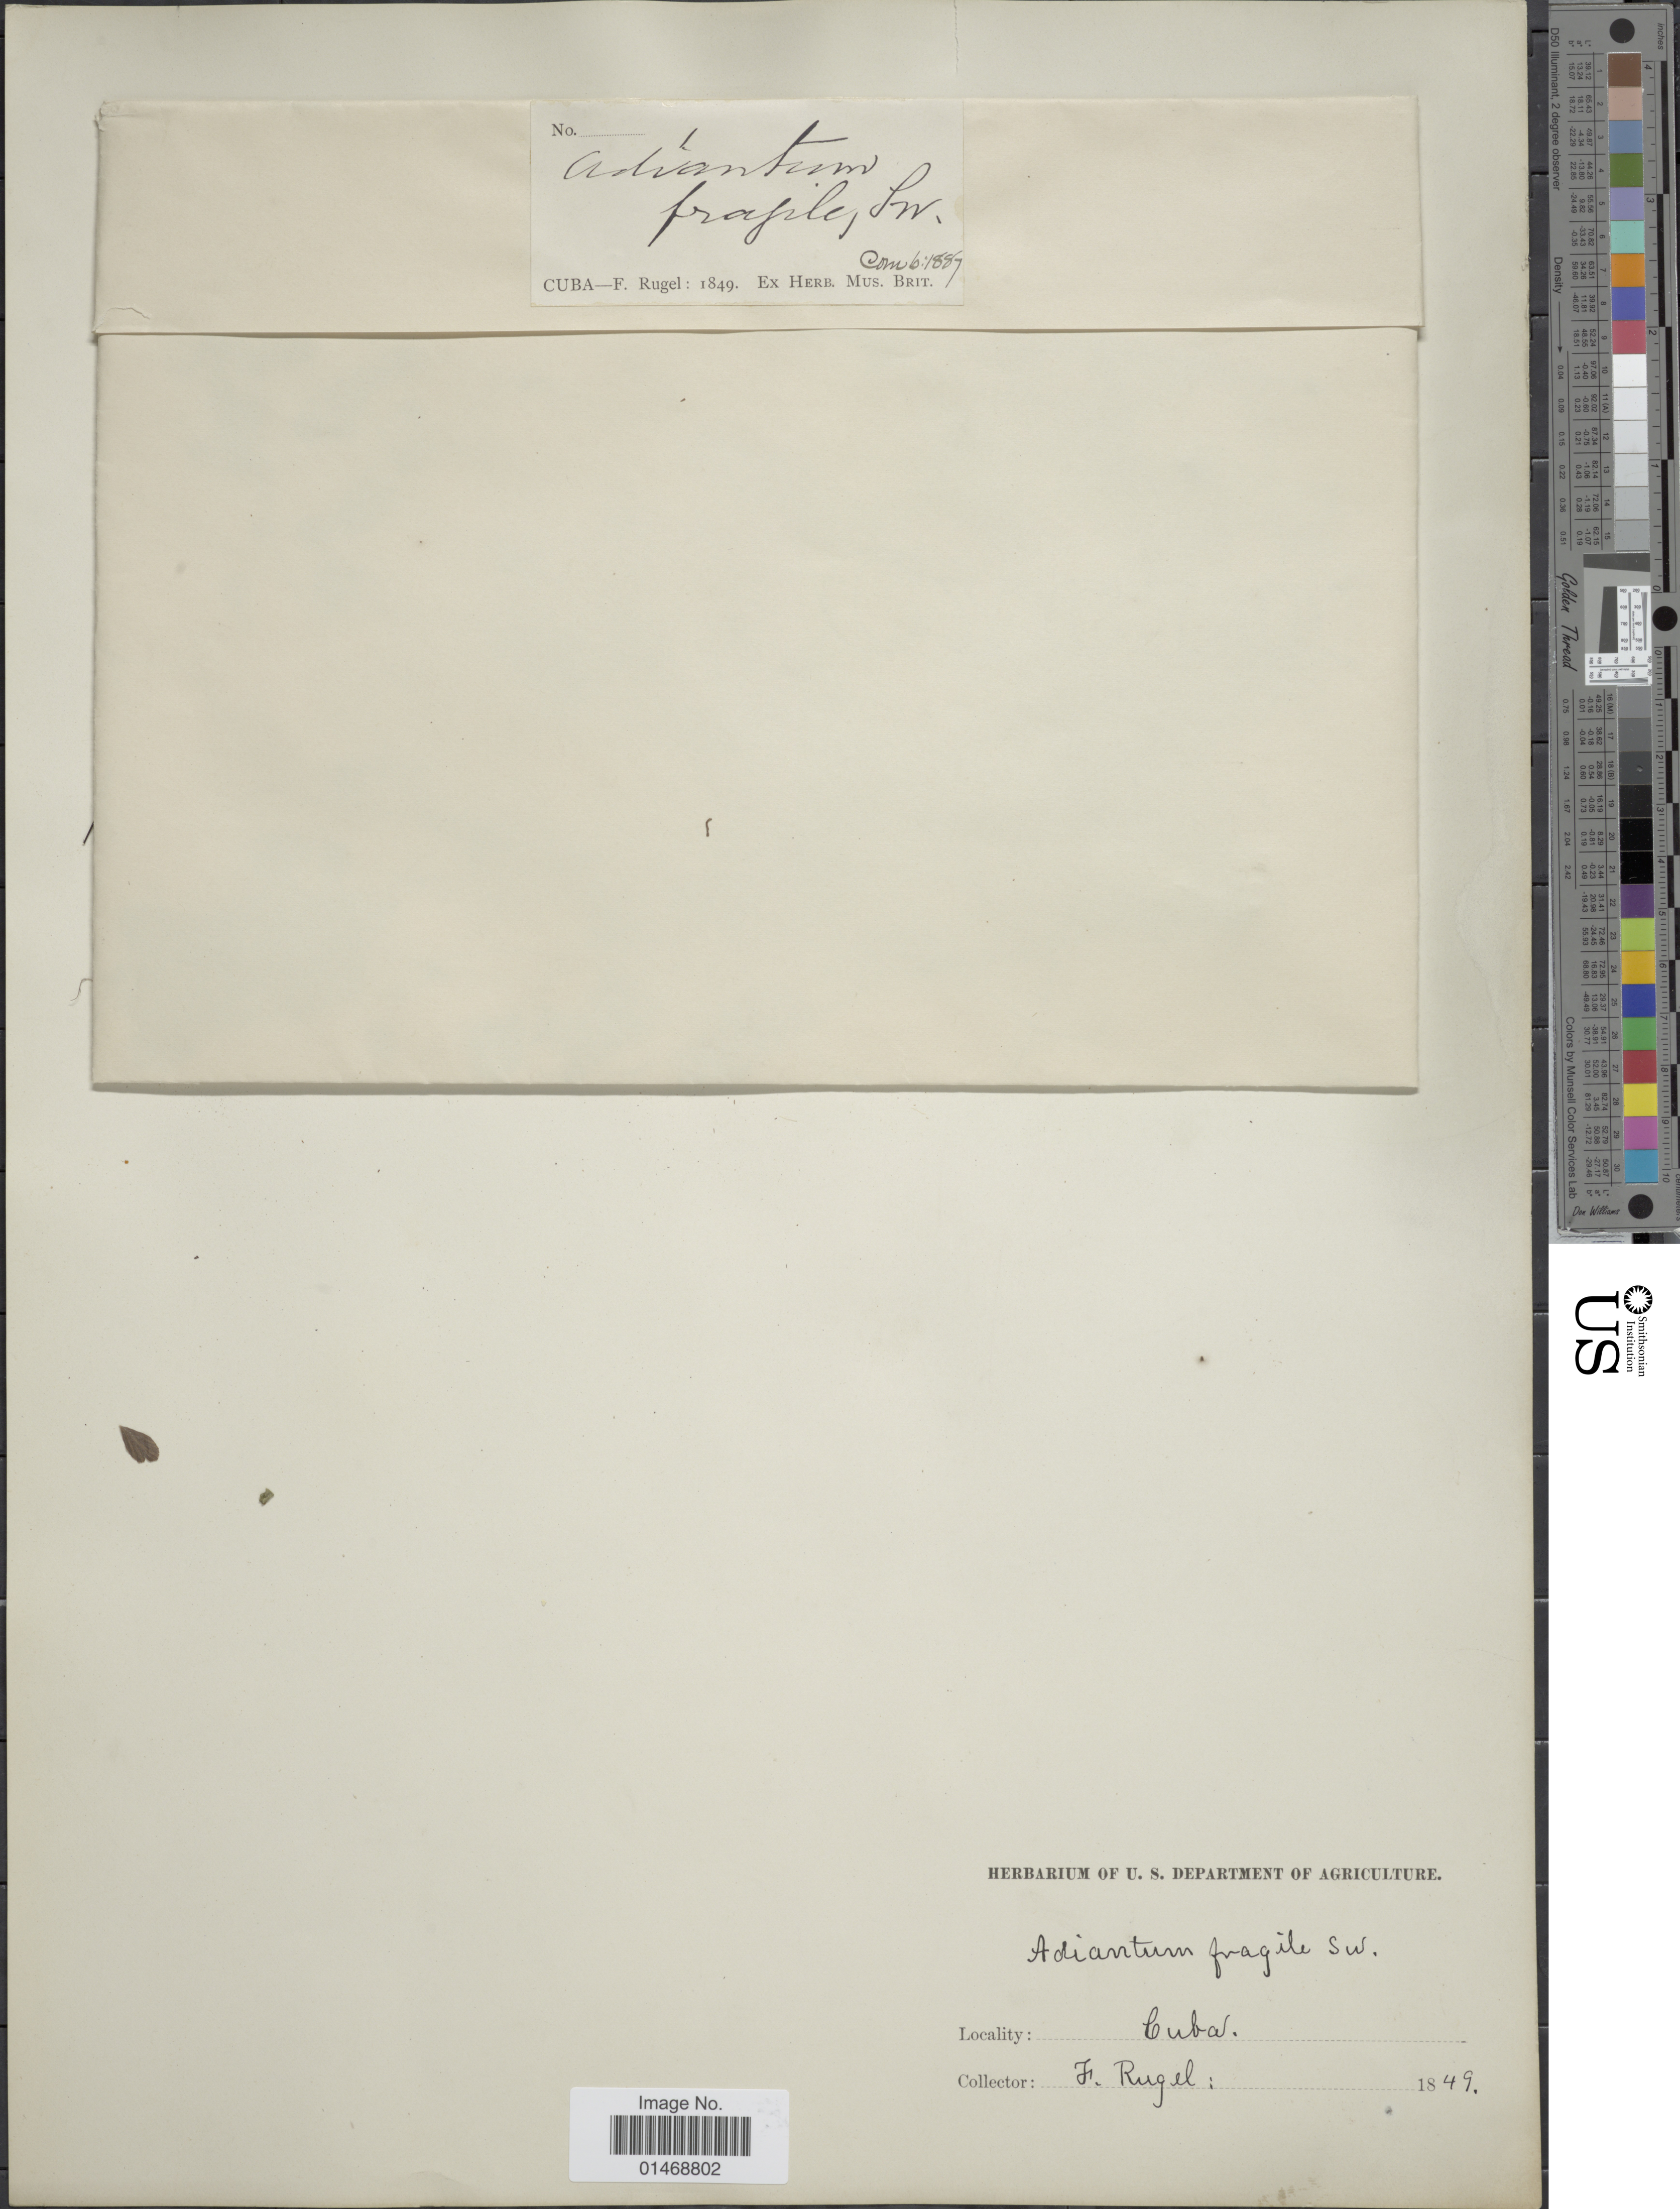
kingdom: Plantae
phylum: Tracheophyta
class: Polypodiopsida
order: Polypodiales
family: Pteridaceae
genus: Adiantum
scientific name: Adiantum fragile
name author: Sw.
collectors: F. Rugel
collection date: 1849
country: Cuba